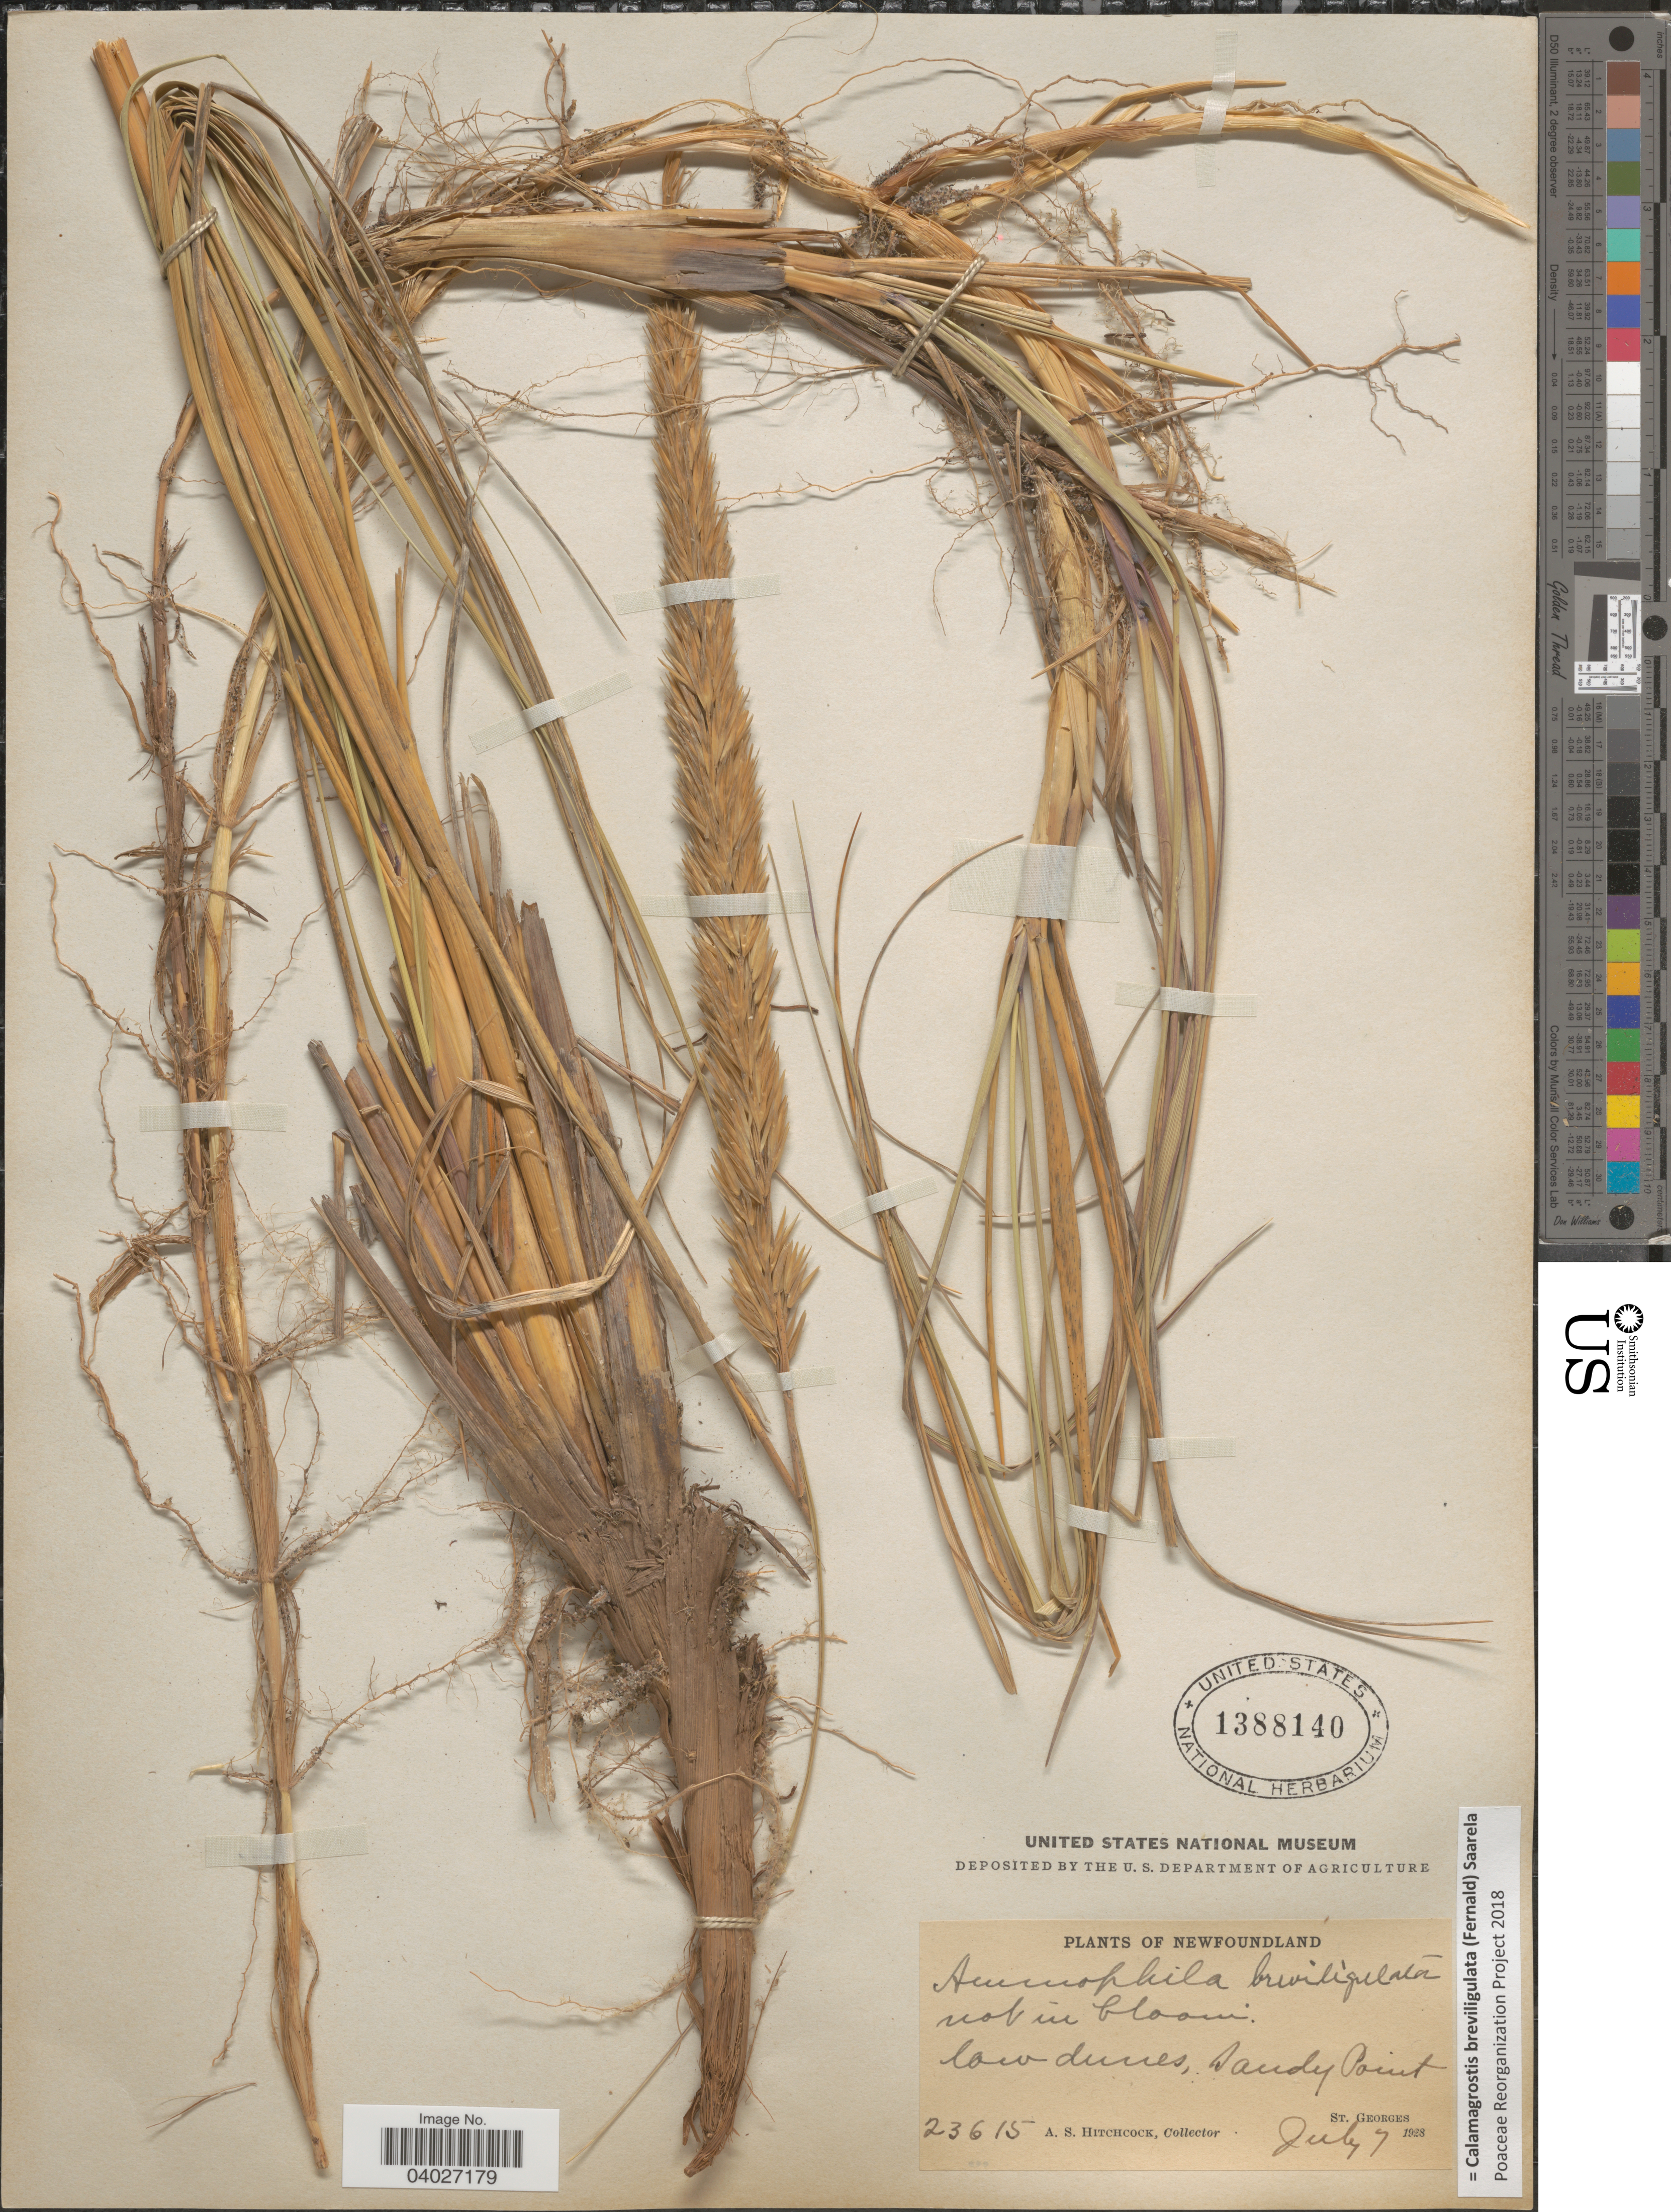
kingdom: Plantae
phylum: Tracheophyta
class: Liliopsida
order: Poales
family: Poaceae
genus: Calamagrostis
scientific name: Calamagrostis breviligulata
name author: (Fernald) Saarela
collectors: A. S. Hitchcock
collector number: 23615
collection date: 1928-07-07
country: Canada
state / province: Newfoundland and Labrador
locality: Low dunes, sandy point. St. Georges.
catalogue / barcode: US 1388140